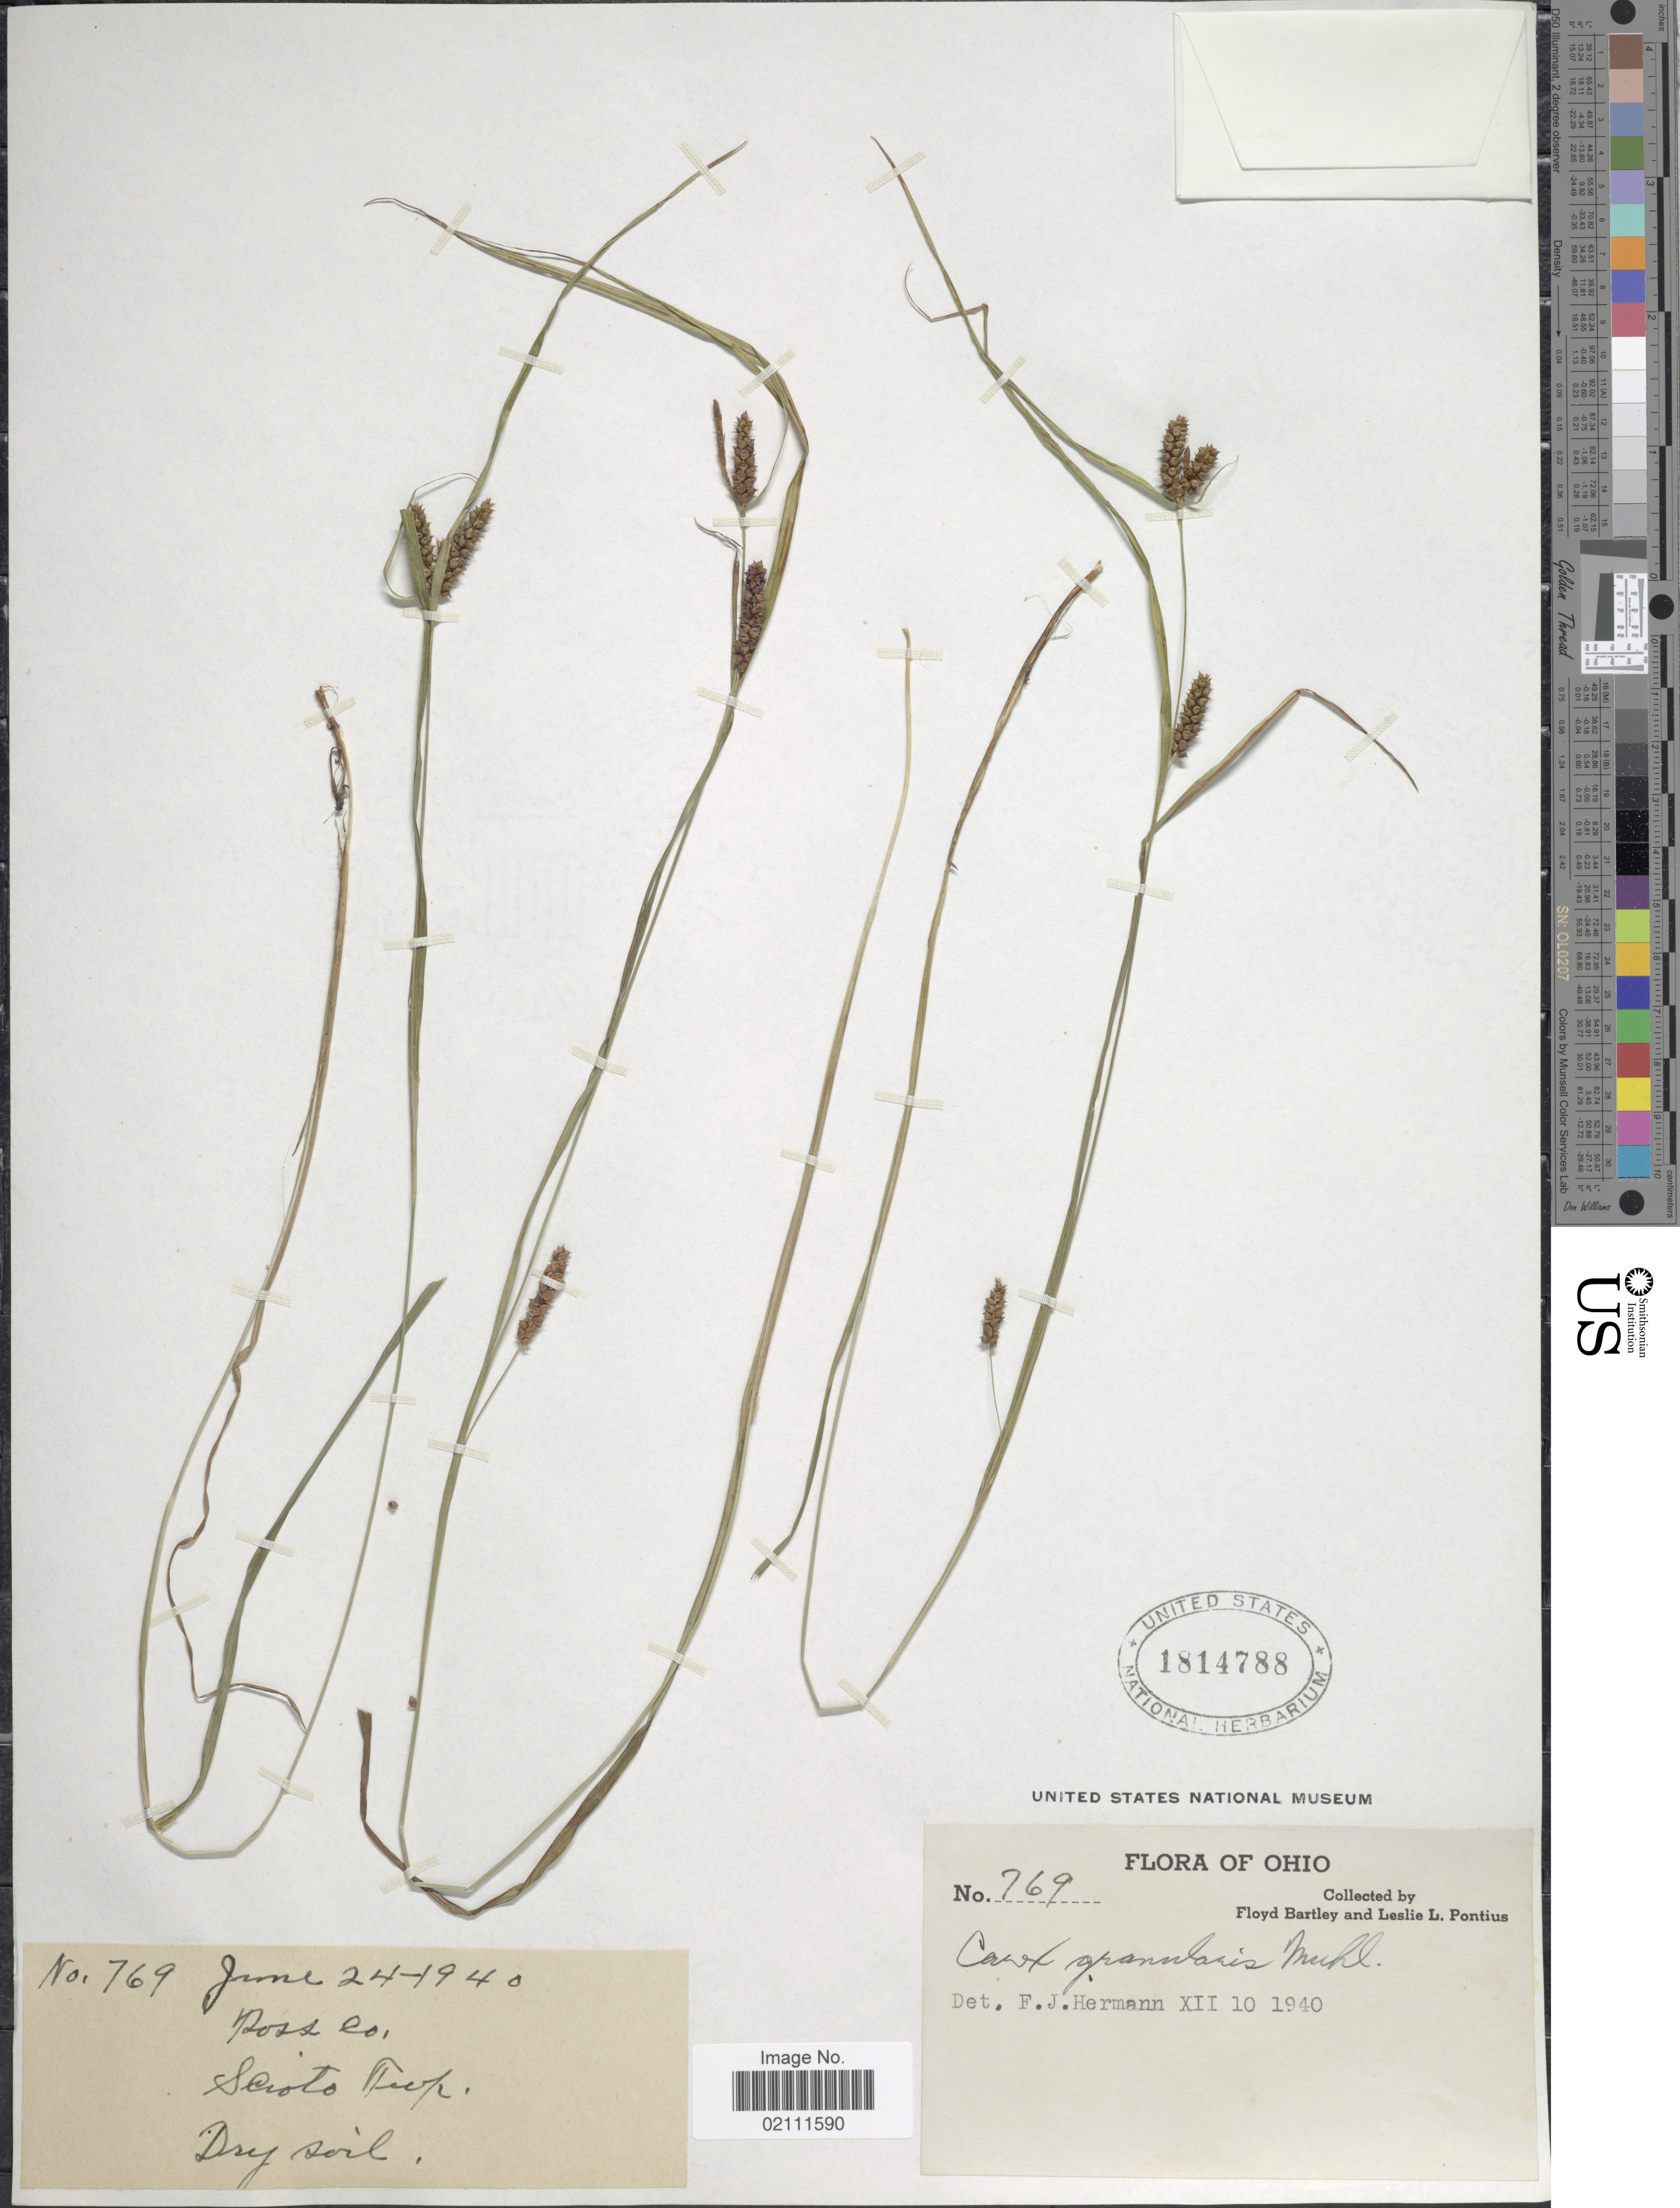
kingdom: Plantae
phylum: Tracheophyta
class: Liliopsida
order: Poales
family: Cyperaceae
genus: Carex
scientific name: Carex granularis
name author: Muhl. ex Willd.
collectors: F. Bartley & L. Pontius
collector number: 769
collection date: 1940-06-24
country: United States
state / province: Ohio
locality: Scioto Twp., Ross Co.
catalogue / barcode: US 1814788